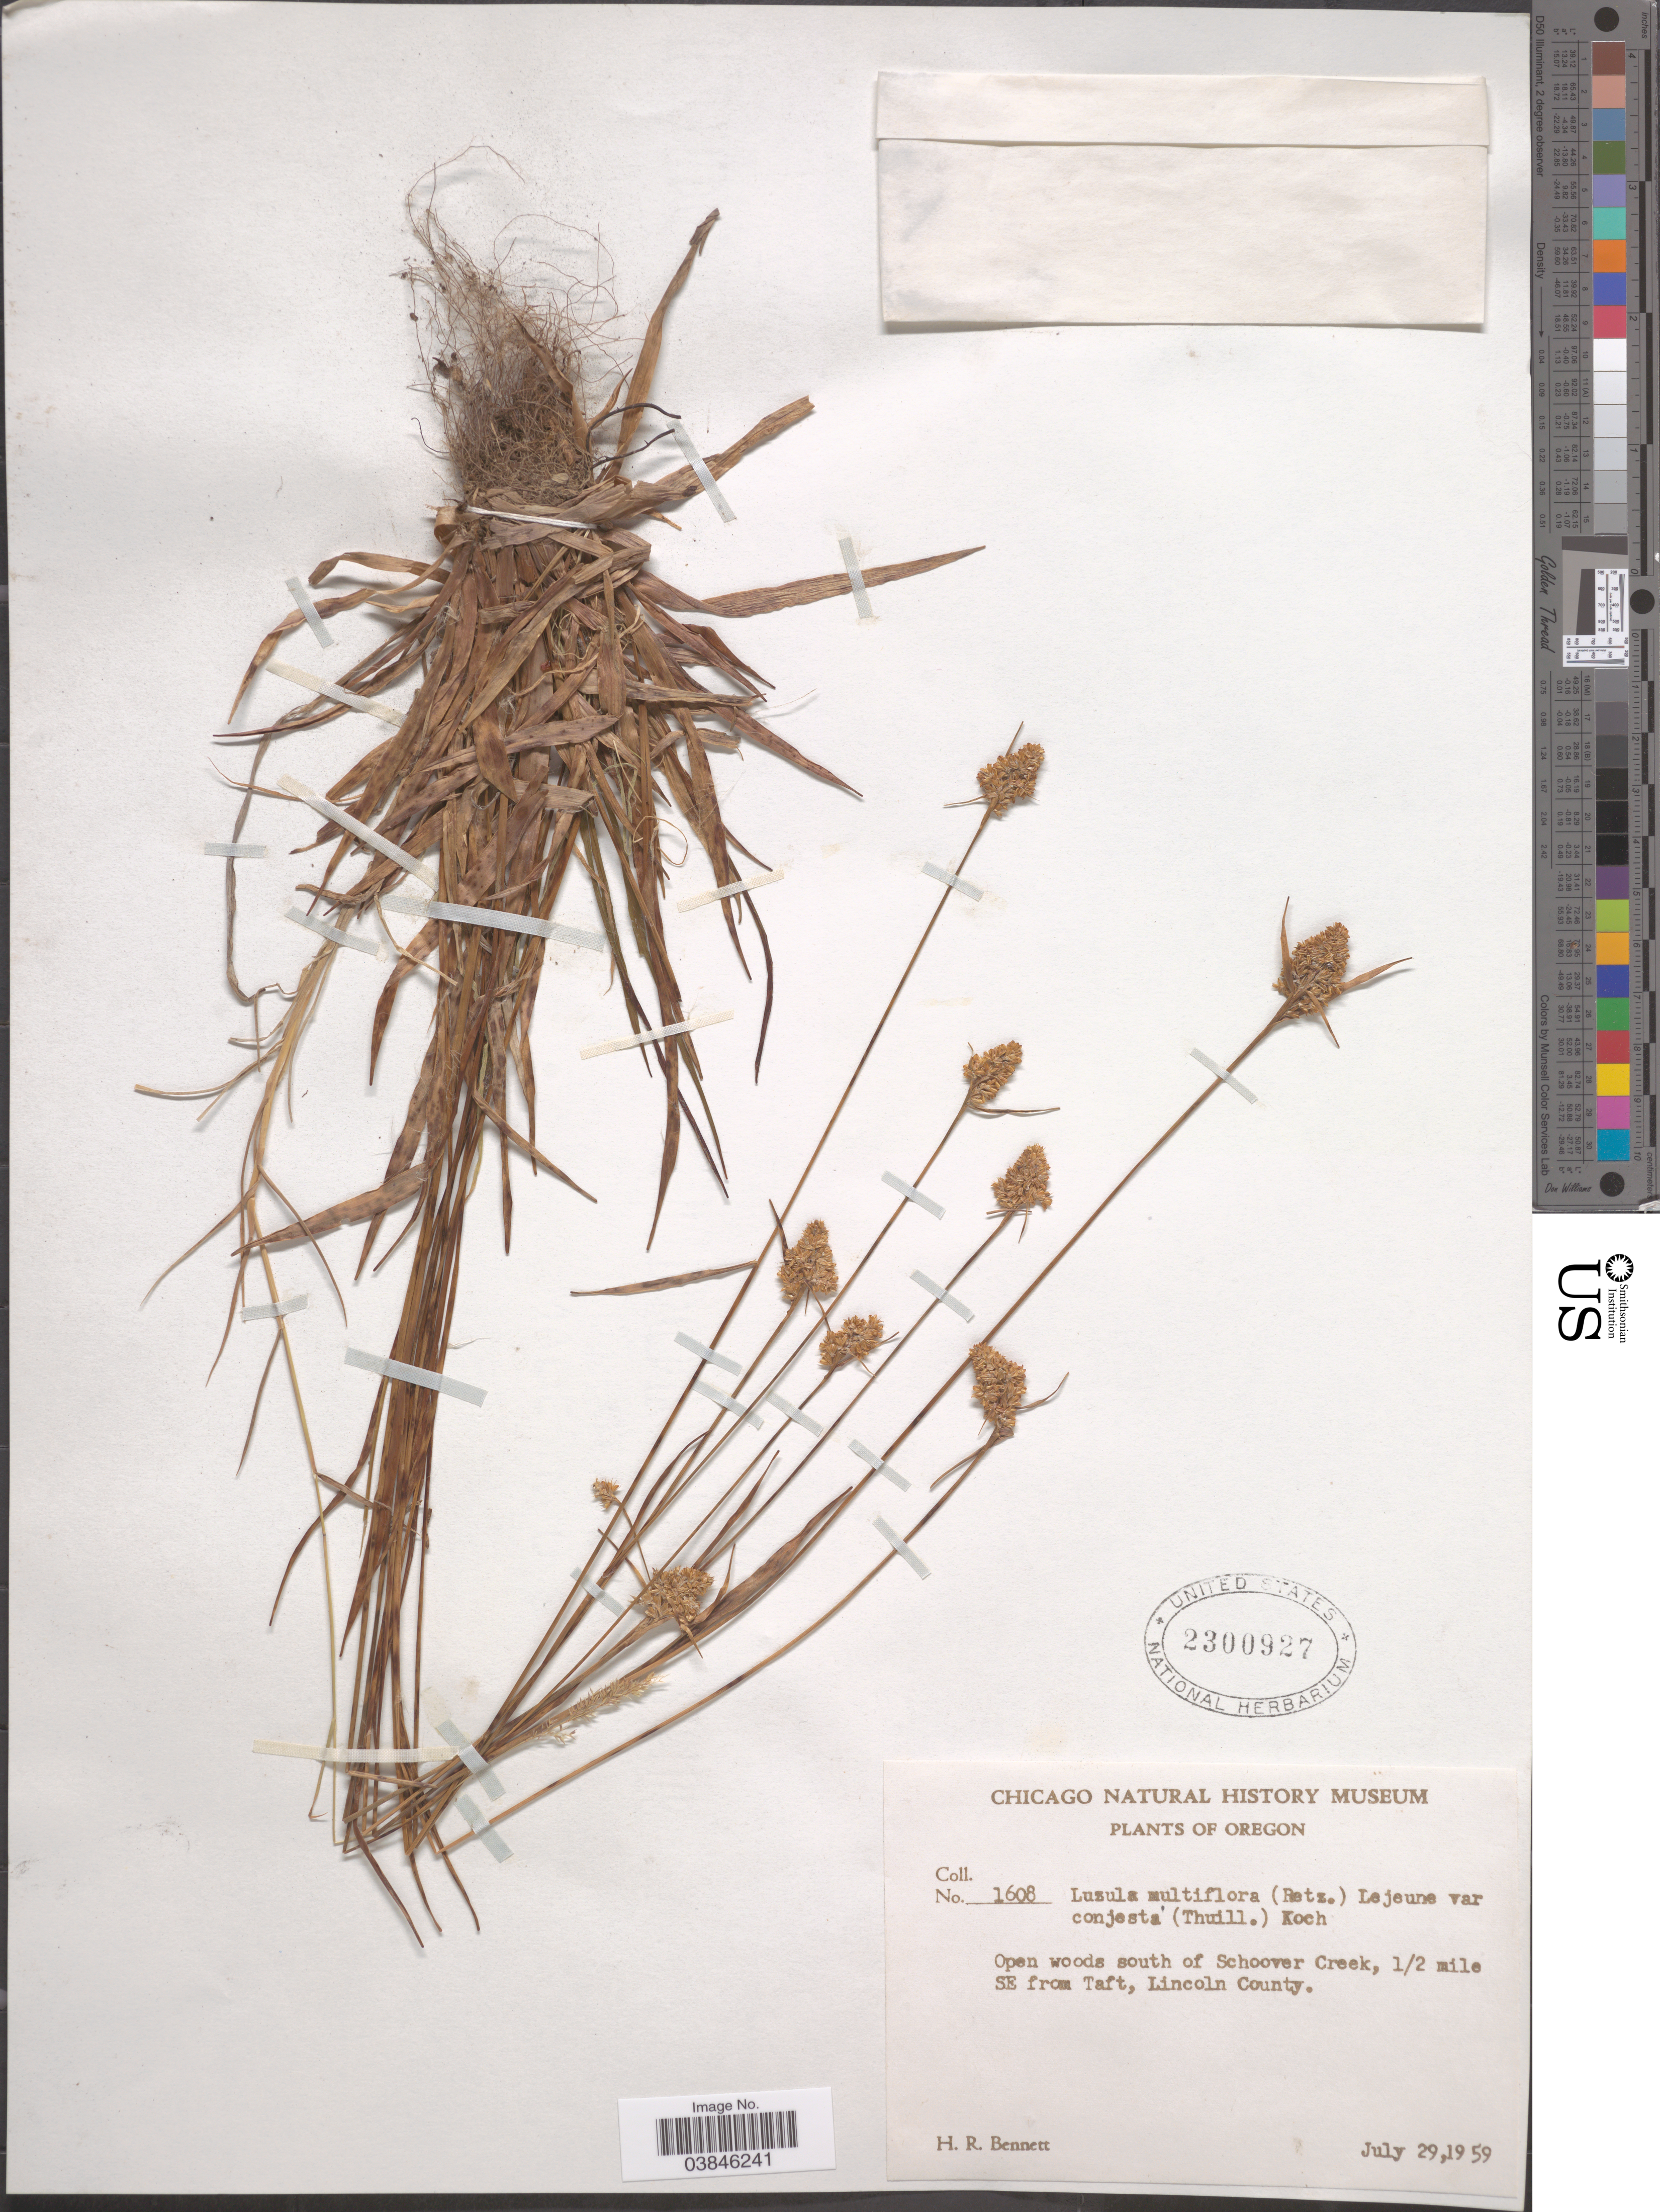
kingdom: Plantae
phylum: Tracheophyta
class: Liliopsida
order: Poales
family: Juncaceae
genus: Luzula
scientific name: Luzula multiflora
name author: (Ehrh.) Lej.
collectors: H. R. Bennett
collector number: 1608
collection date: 1959-07-29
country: United States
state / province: Oregon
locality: Open woods south of Schoover Creek, ½ mile SE from Taft, Lincoln County.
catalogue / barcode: US 2300927